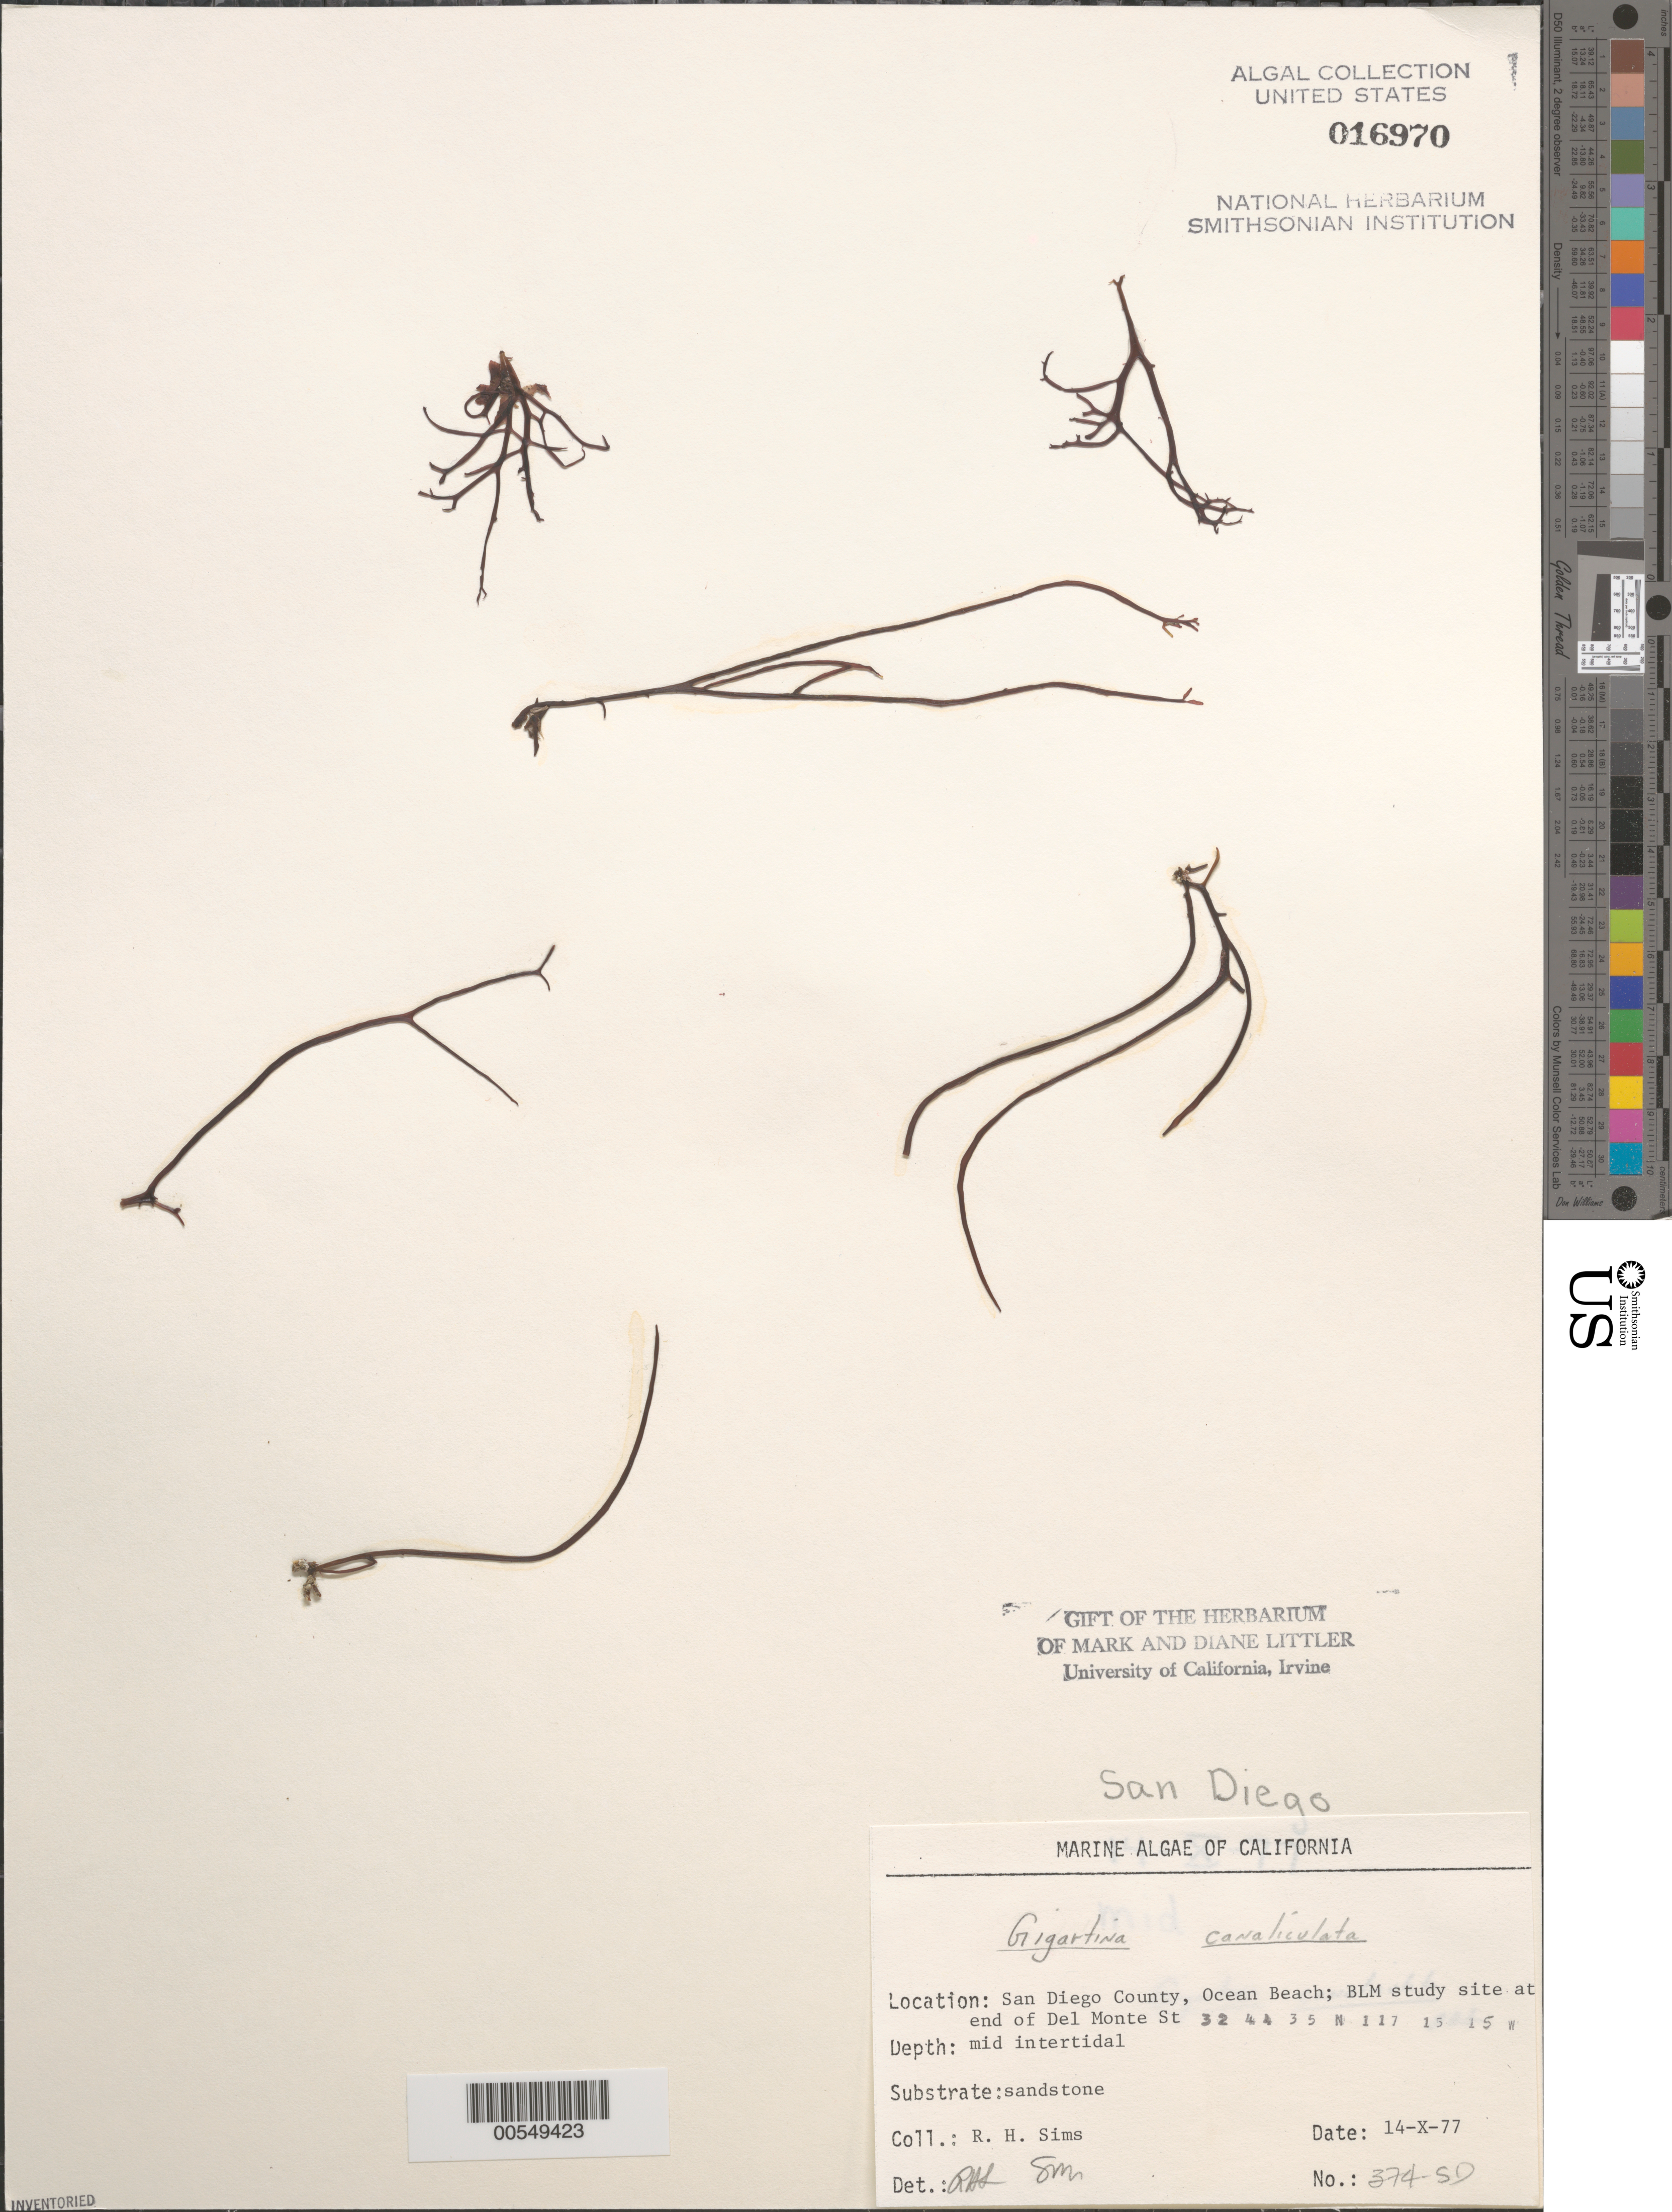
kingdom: Plantae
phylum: Rhodophyta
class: Florideophyceae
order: Gigartinales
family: Gigartinaceae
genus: Chondracanthus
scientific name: Chondracanthus canaliculatus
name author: (Harv.) Guiry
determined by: Algae name updating Project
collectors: R. H. Sims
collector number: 374-sd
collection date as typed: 14 Oct 1977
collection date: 1977-10-14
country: United States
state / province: California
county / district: San Diego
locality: Ocean Beach, end of Del Monte Street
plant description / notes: BLM-SOCALBIGHT Rocky Intertidal Survey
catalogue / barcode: US 16970